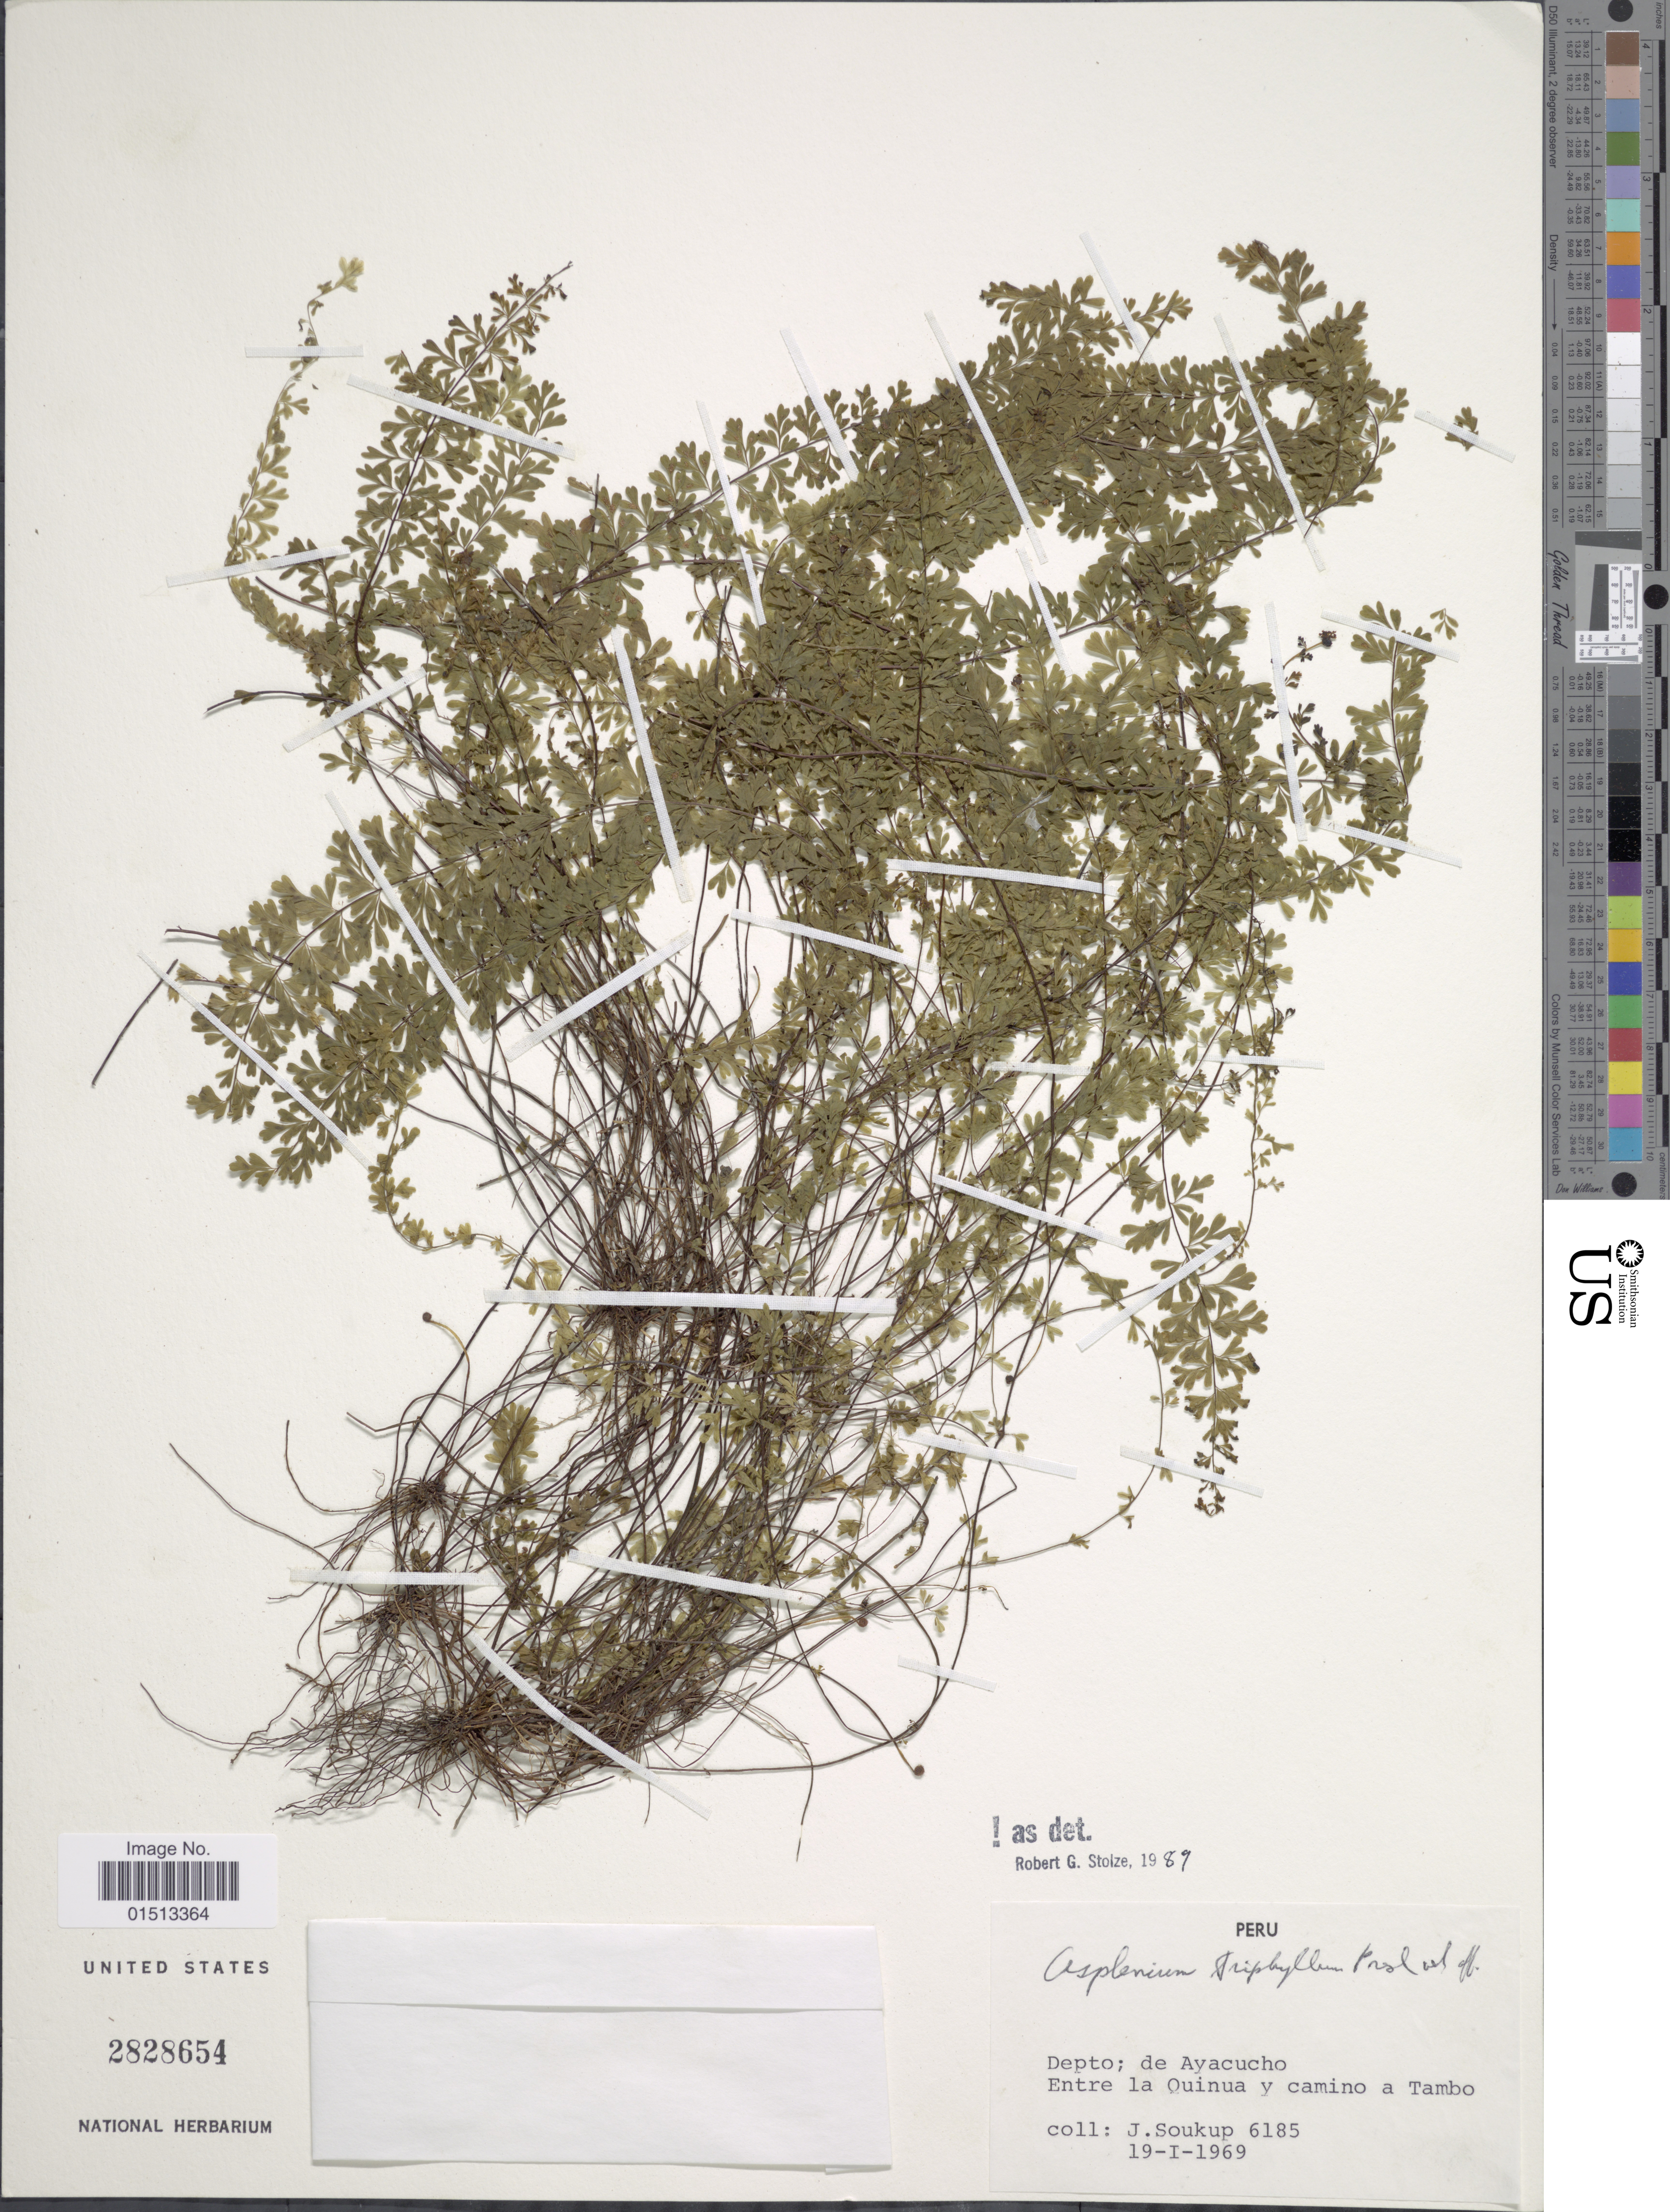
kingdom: Plantae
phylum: Tracheophyta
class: Polypodiopsida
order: Polypodiales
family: Aspleniaceae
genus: Asplenium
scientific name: Asplenium triphyllum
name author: C. Presl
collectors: J. Soukup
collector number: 6185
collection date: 1969-01-19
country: Peru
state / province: Ayacucho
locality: Entre la Quinua y camino a Tambo.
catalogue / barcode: US 2828654